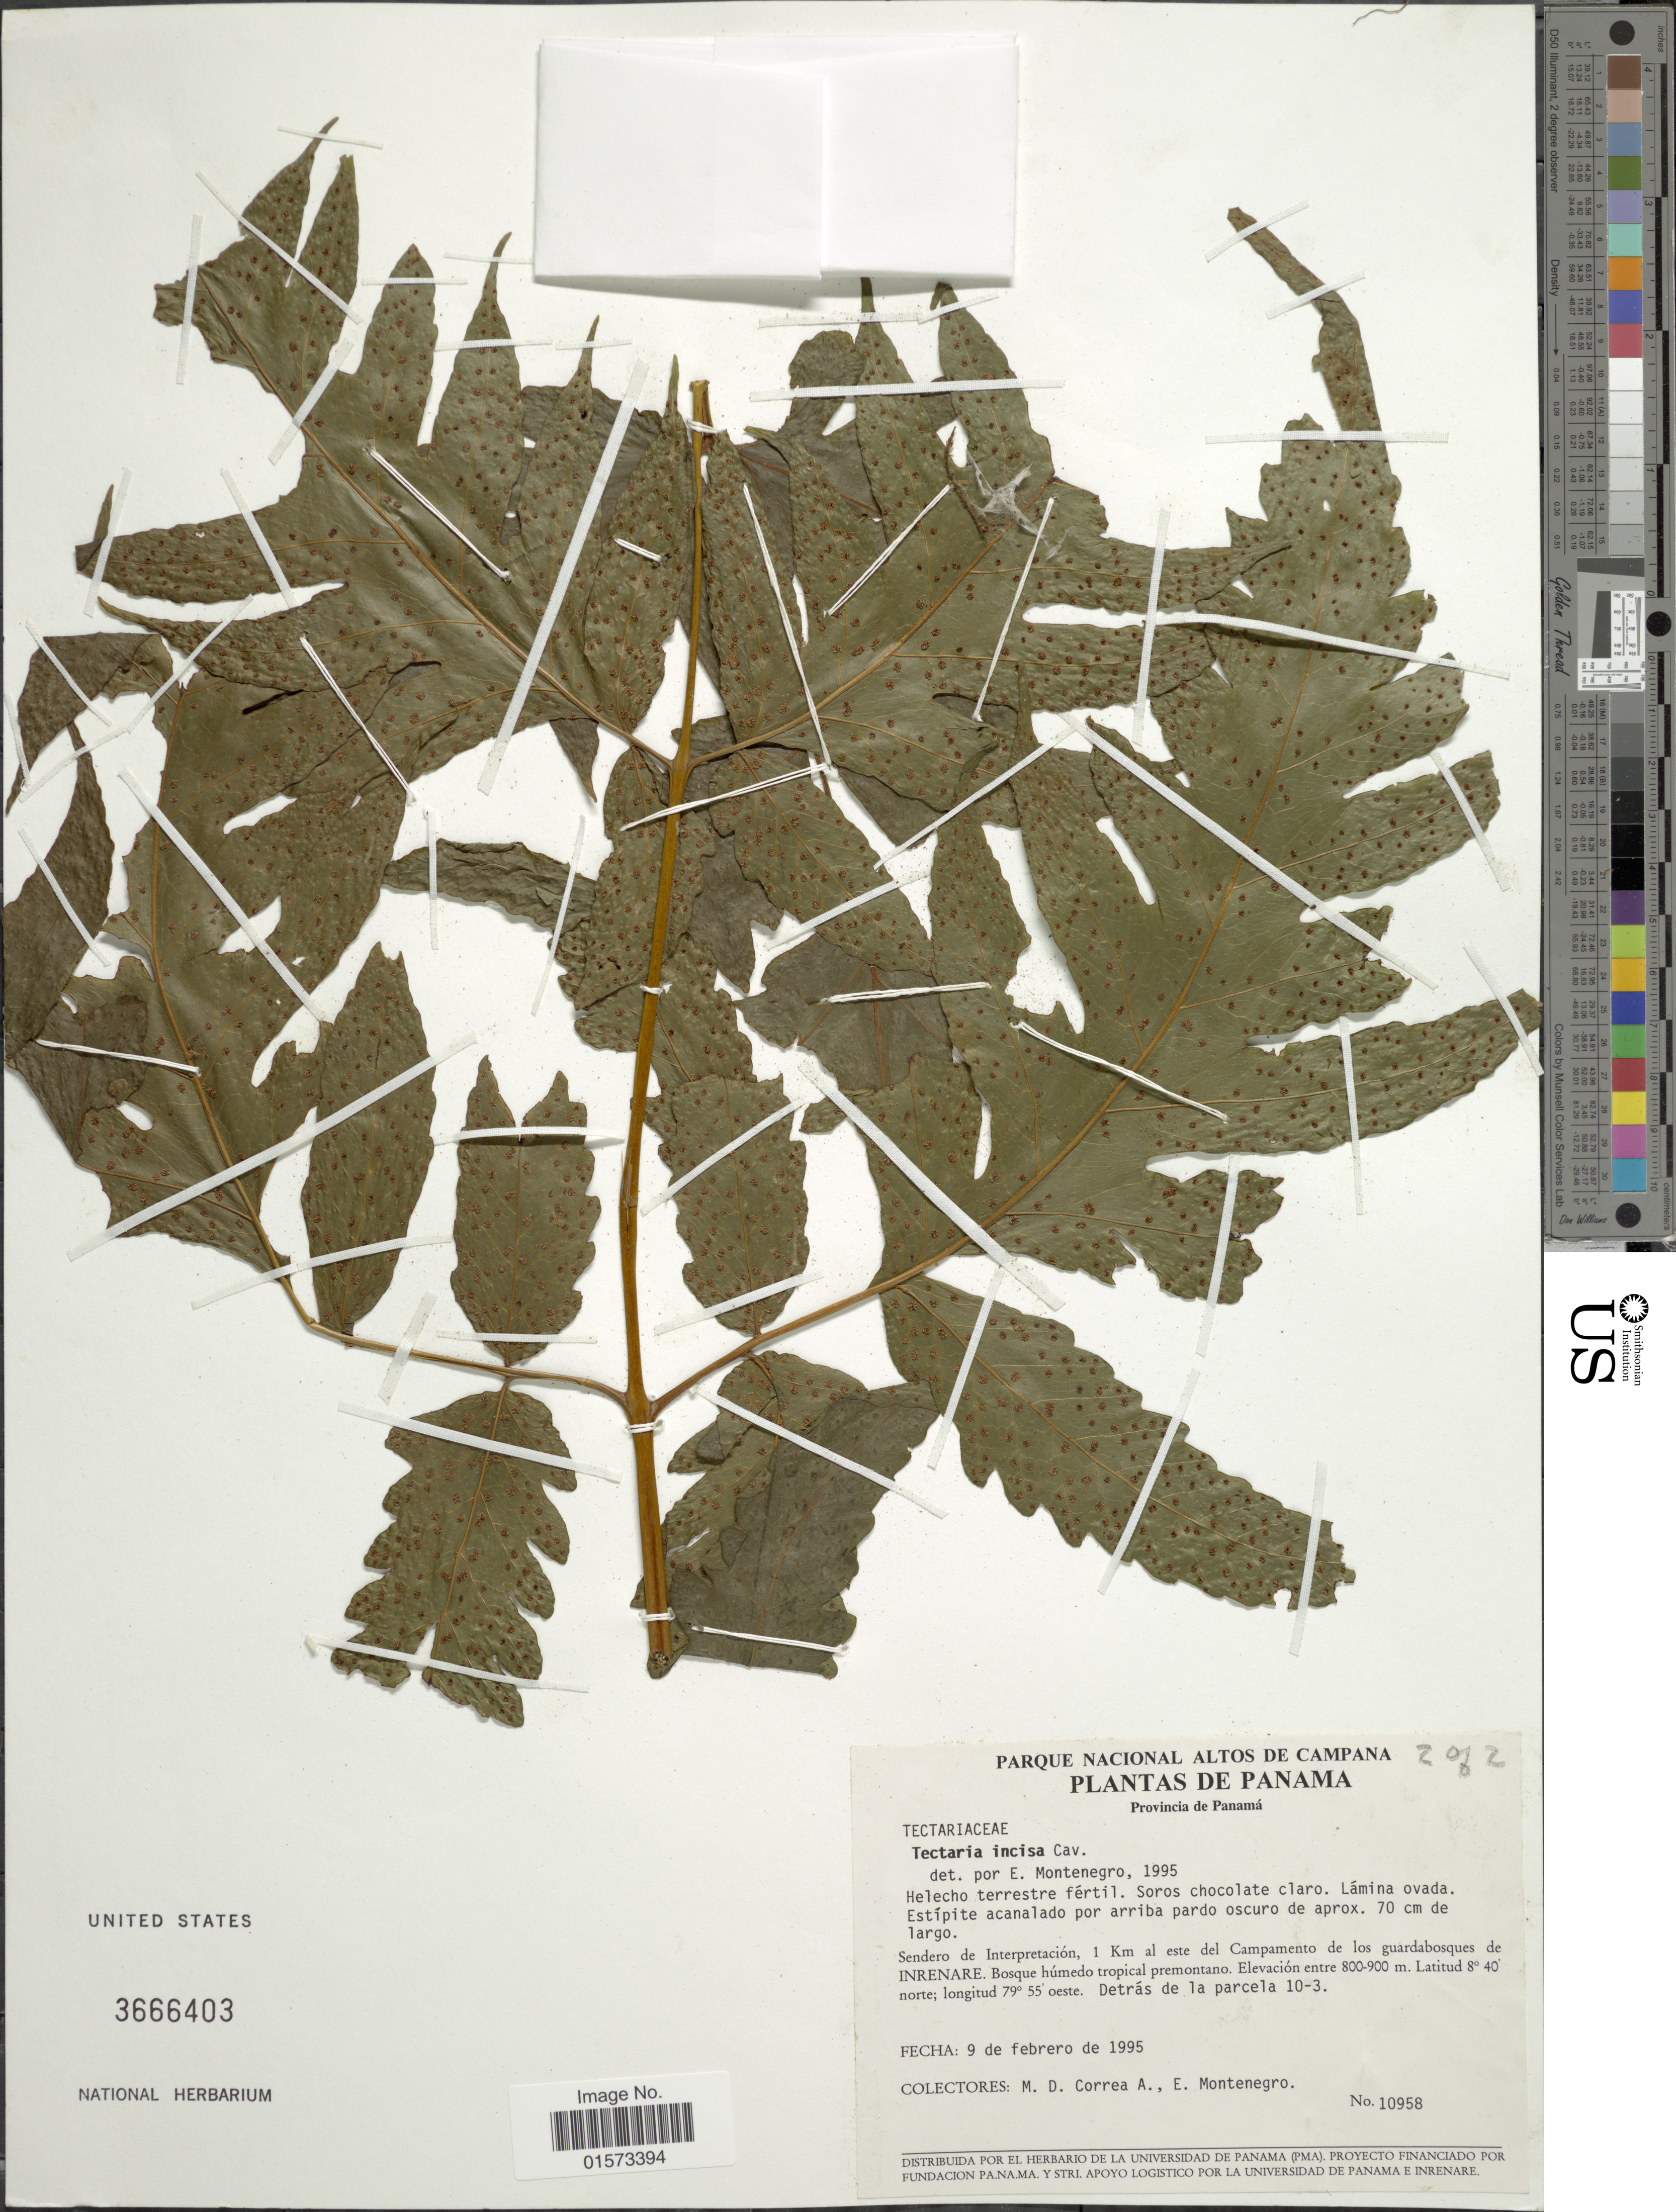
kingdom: Plantae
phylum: Tracheophyta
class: Polypodiopsida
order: Polypodiales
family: Tectariaceae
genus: Tectaria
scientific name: Tectaria incisa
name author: Cav.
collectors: M. D. Corrêa-A. & E. Montenegro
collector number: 10958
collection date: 1995-02-09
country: Panama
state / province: Panamá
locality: Sendero de Interpretacion, 1 km al este del Campamento de los guardabosques de Inrenare. Bosque humedo tropical premontano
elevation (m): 800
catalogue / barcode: US 3666403